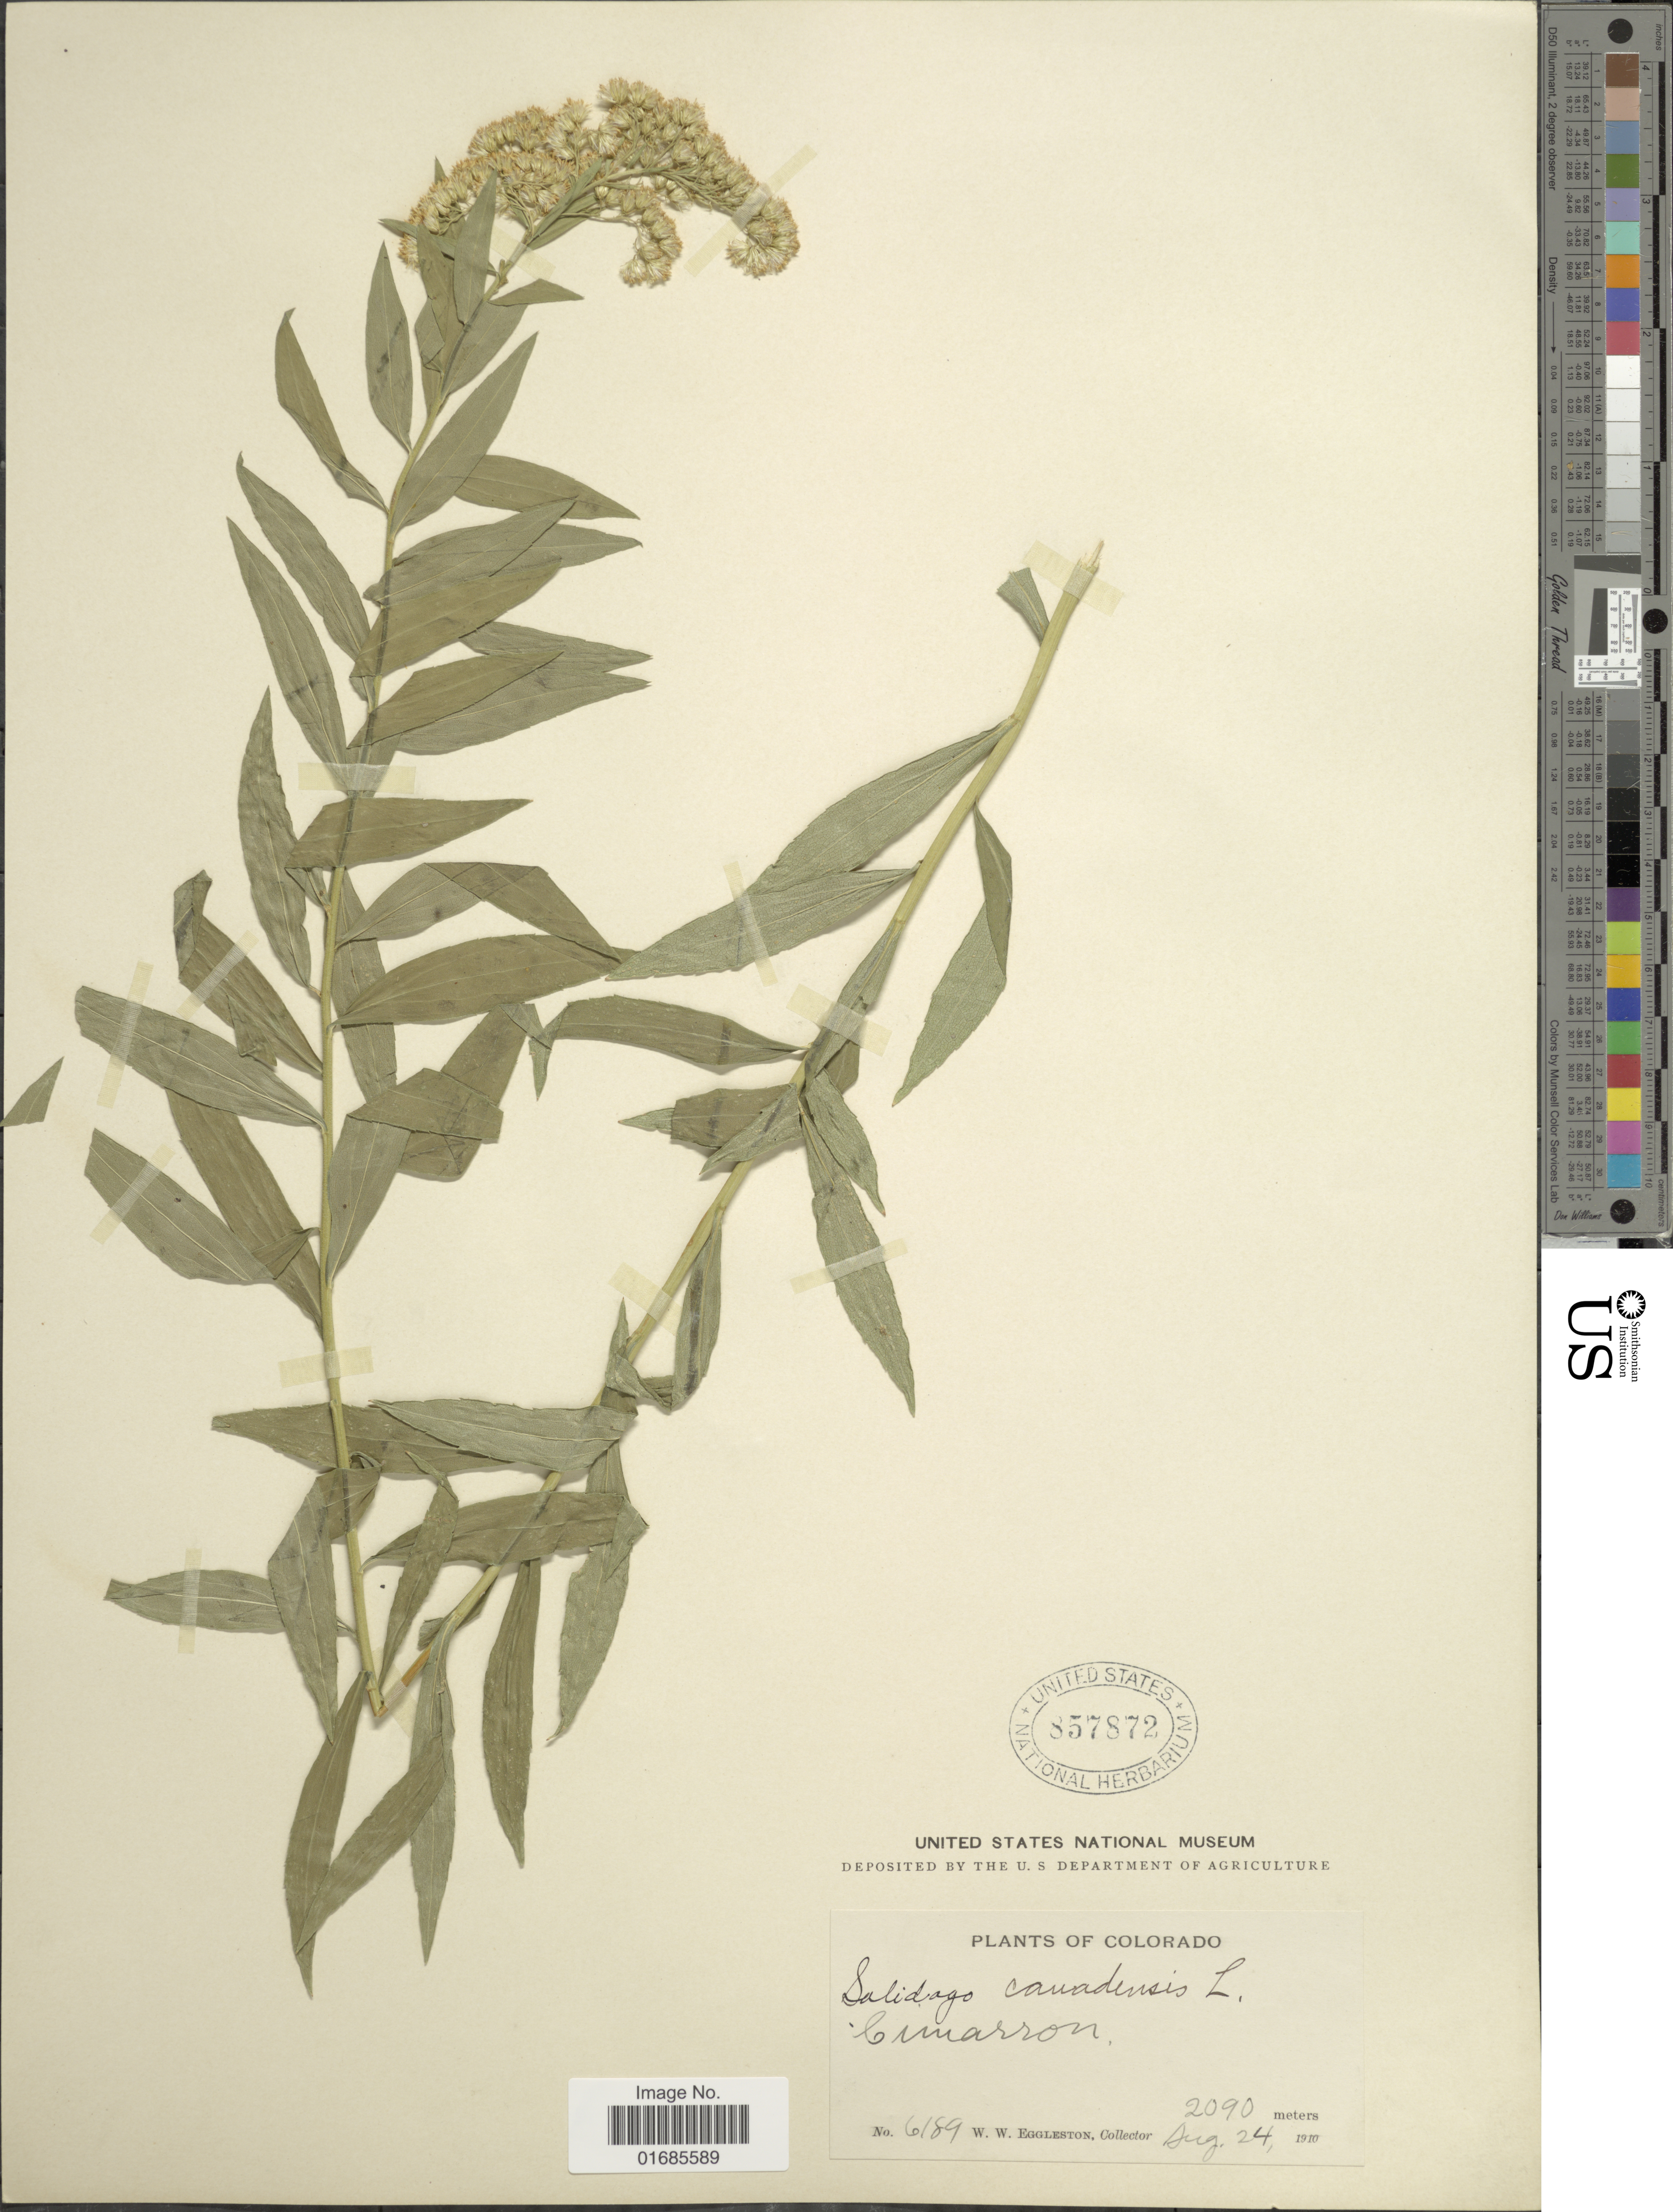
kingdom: Plantae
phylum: Tracheophyta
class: Magnoliopsida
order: Asterales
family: Asteraceae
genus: Solidago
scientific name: Solidago canadensis var. salebrosa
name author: (Piper) M.E. Jones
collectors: W. W. Eggleston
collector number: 6189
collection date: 1910-08-24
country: United States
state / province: Colorado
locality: Cimarron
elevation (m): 2090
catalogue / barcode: US 857872